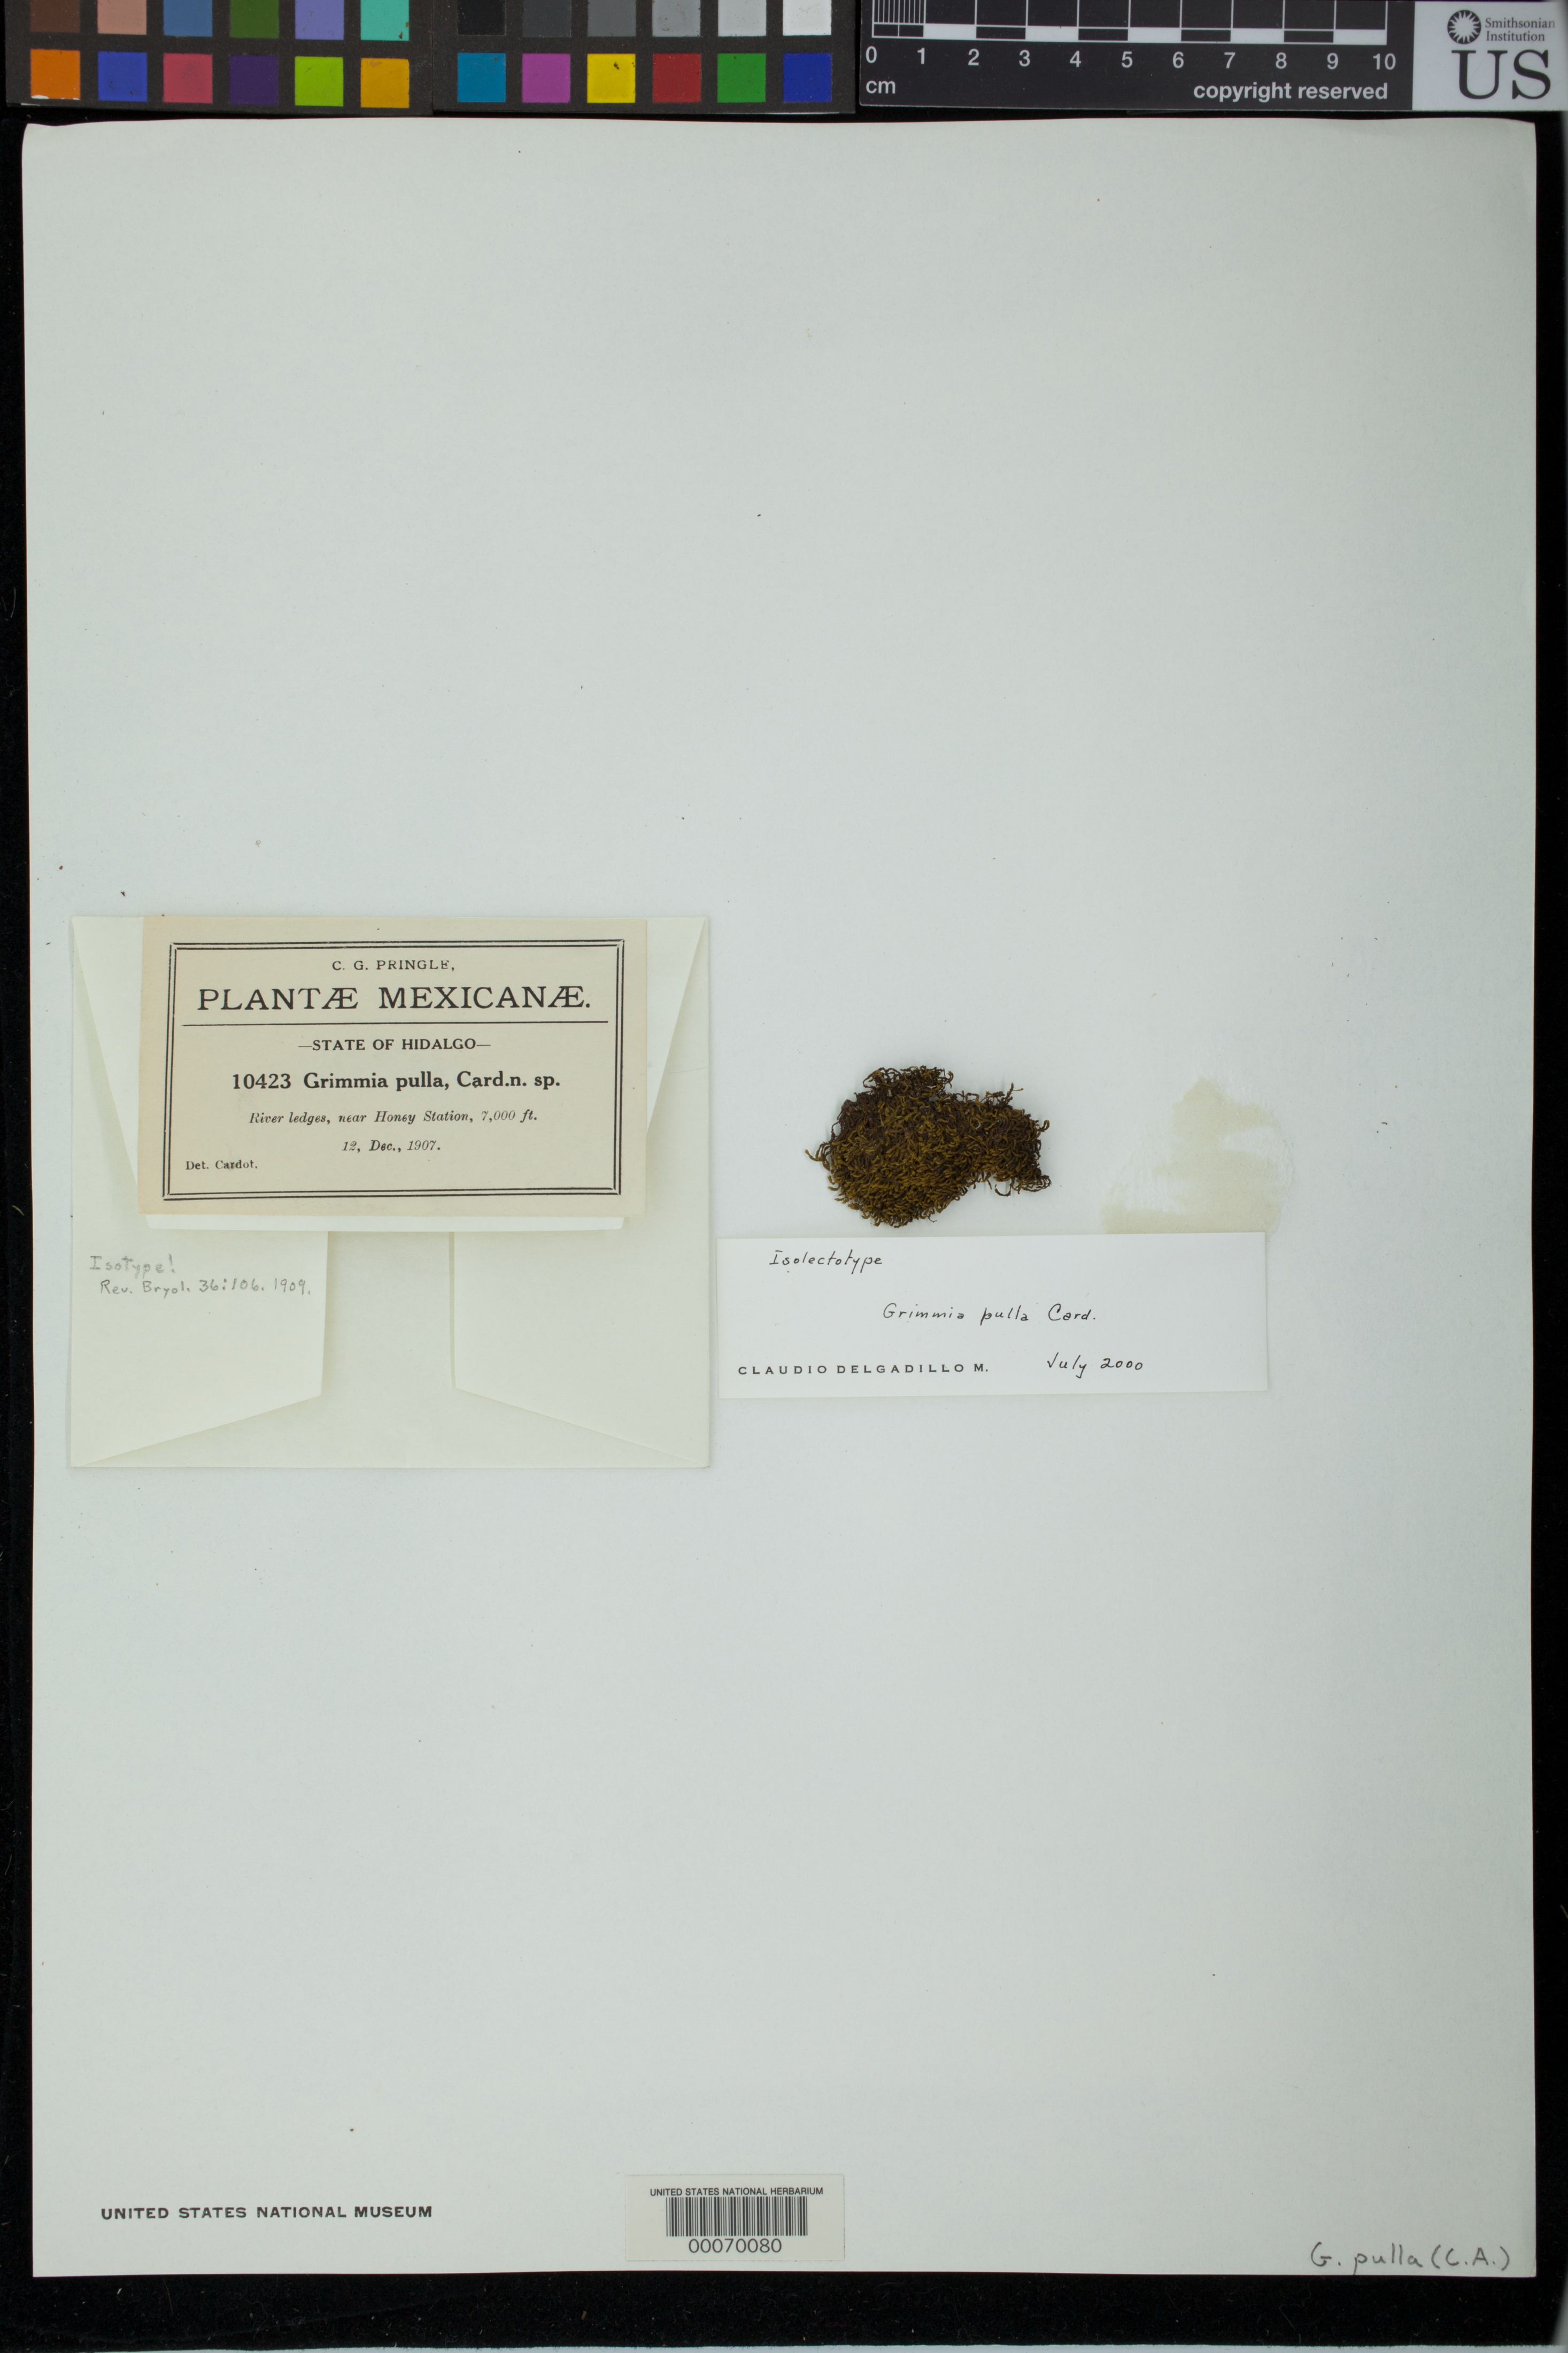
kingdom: Plantae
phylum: Bryophyta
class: Bryopsida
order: Grimmiales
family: Grimmiaceae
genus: Grimmia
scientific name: Grimmia pulla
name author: Cardot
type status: Isotype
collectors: C. G. Pringle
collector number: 10423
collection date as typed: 12 Dec 1903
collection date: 1903-12-12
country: Mexico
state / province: Hidalgo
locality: Near Honey Station.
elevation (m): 2134